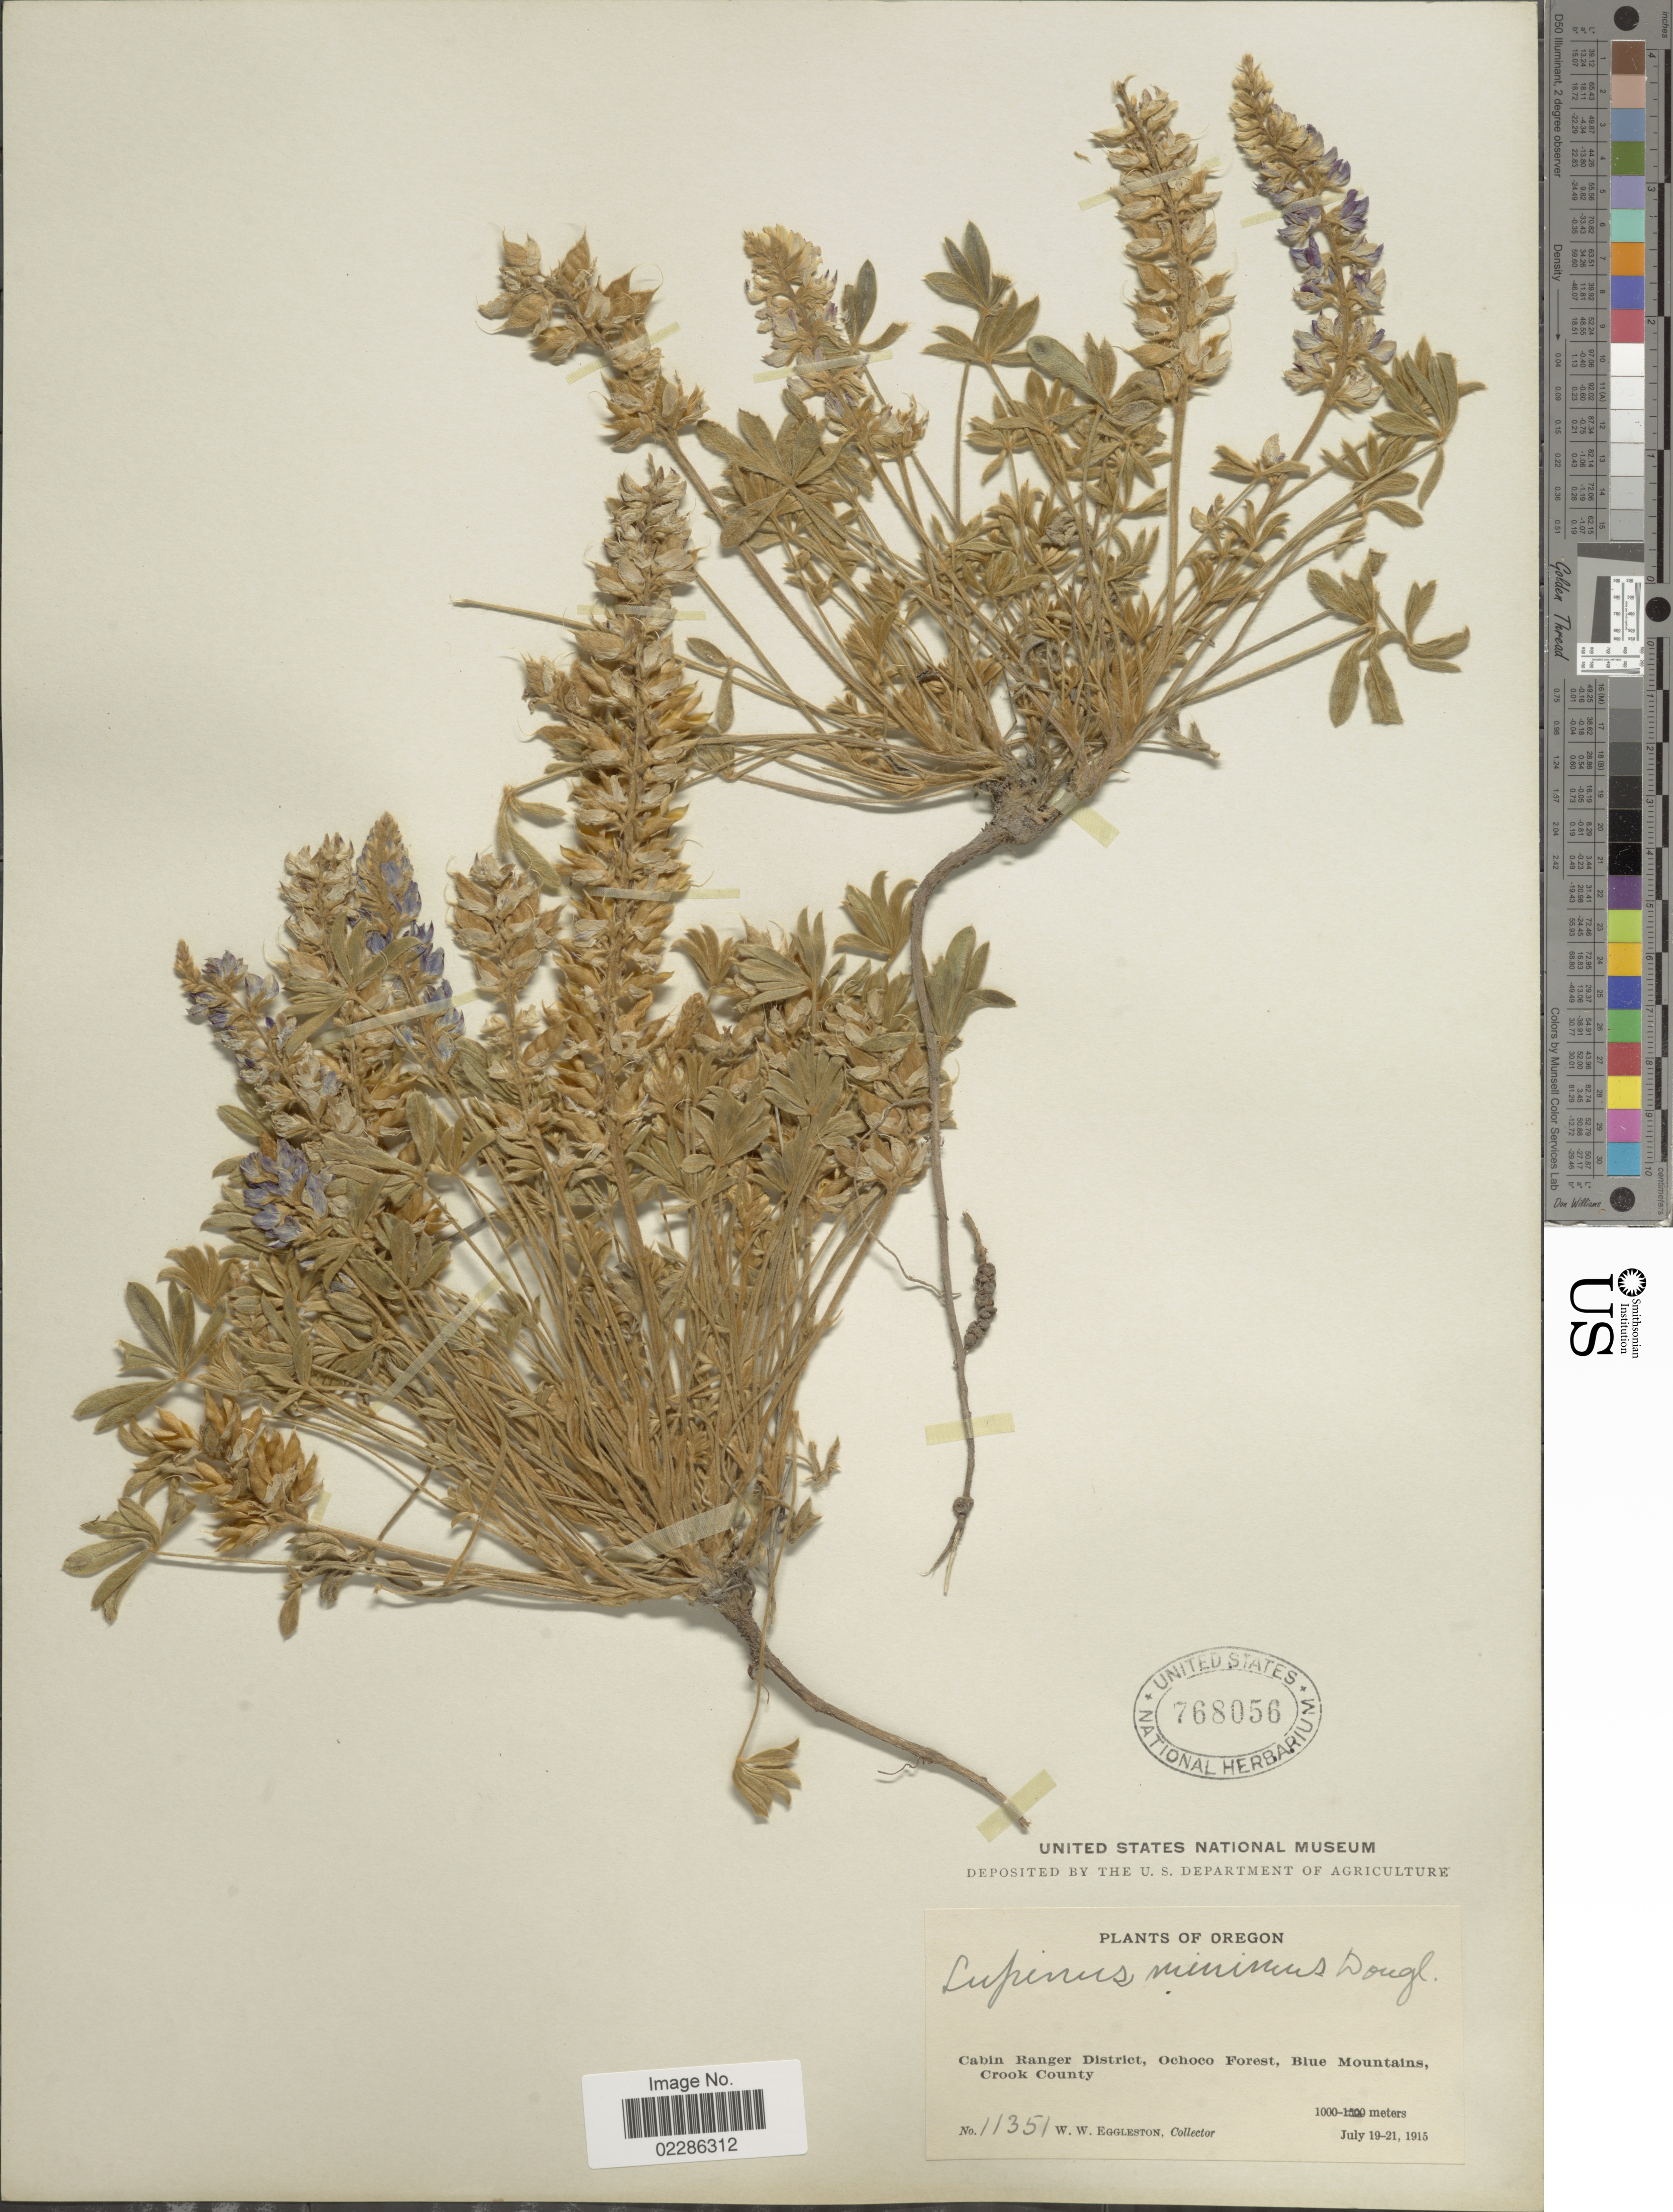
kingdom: Plantae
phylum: Tracheophyta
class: Magnoliopsida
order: Fabales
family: Fabaceae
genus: Lupinus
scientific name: Lupinus minimus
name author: Douglas ex G. Don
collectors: W. W. Eggleston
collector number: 11351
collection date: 1915-07-19/1915-07-21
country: United States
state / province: Oregon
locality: Cabin Ranger District, ochoco Forest, Blue Mountains, Crook County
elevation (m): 1000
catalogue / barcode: US 768056